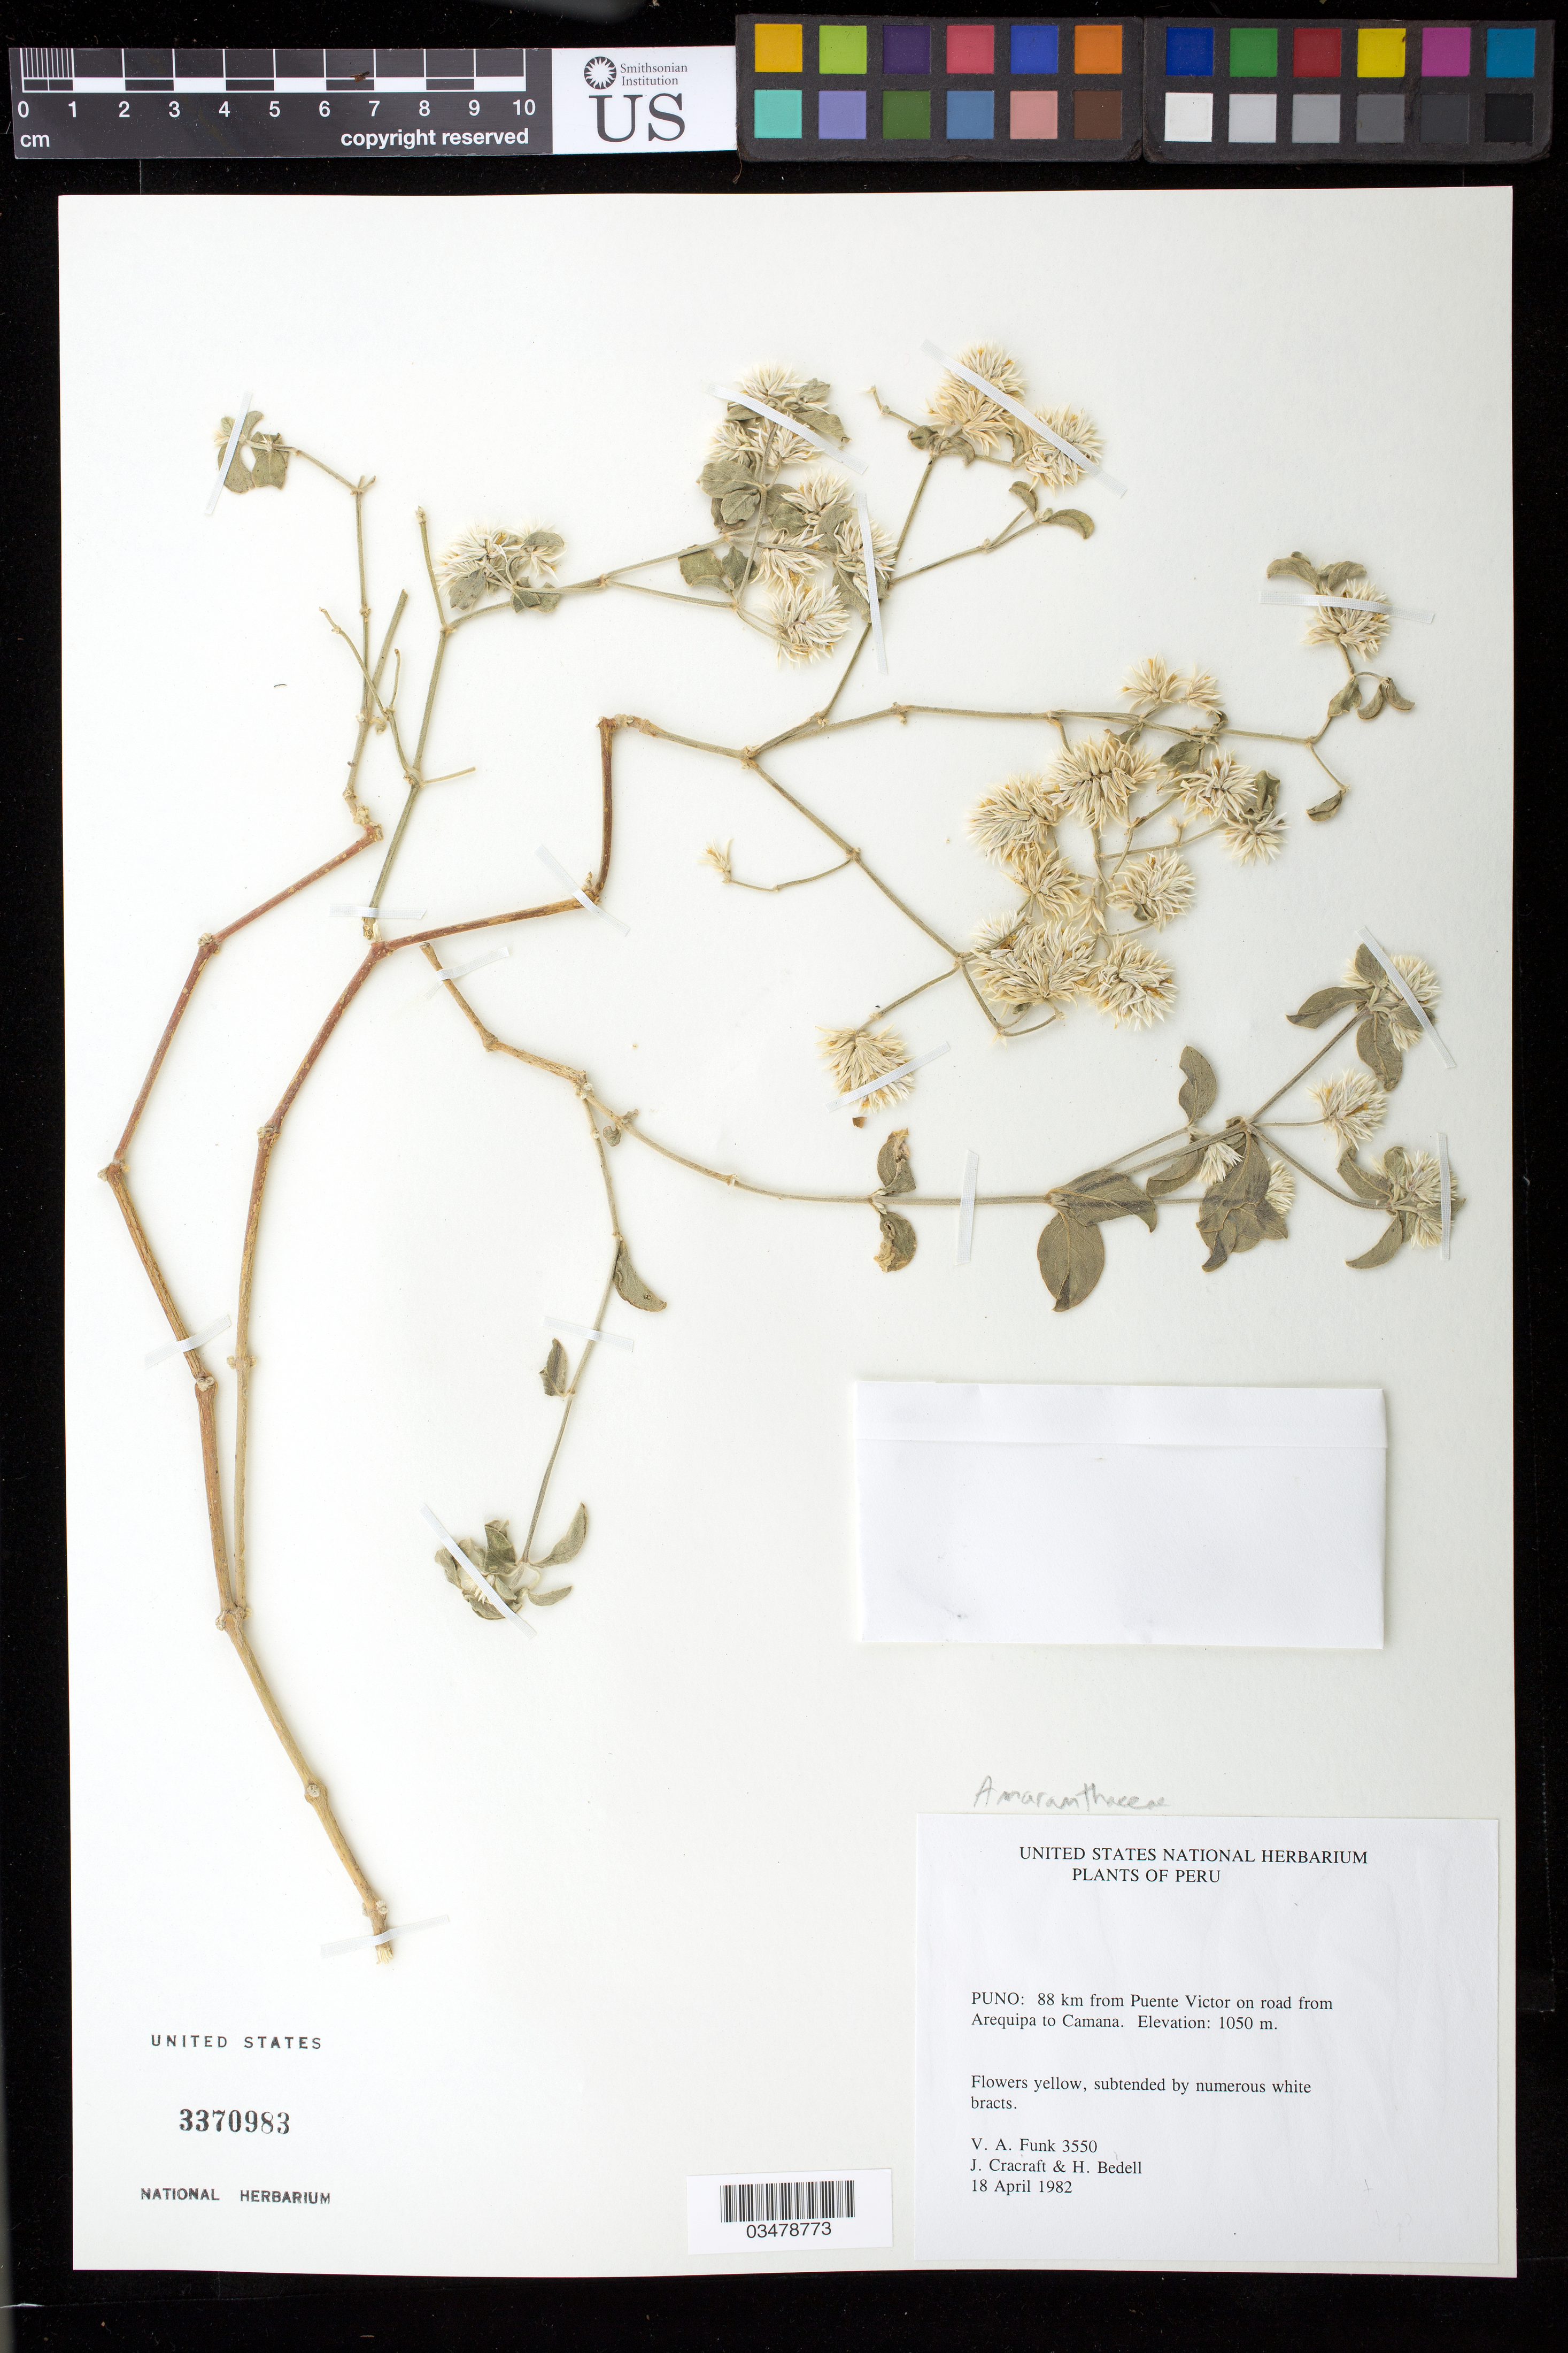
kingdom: Plantae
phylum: Tracheophyta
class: Magnoliopsida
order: Caryophyllales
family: Amaranthaceae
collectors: V. Funk, J. L. Cracraft & H. Bedell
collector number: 3550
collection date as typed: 4/18/1982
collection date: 1982-04-18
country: Peru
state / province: Puno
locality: Puno: 88 km from Puente Victor on road from Arequipa to Camana.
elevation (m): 1050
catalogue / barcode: US 3370983